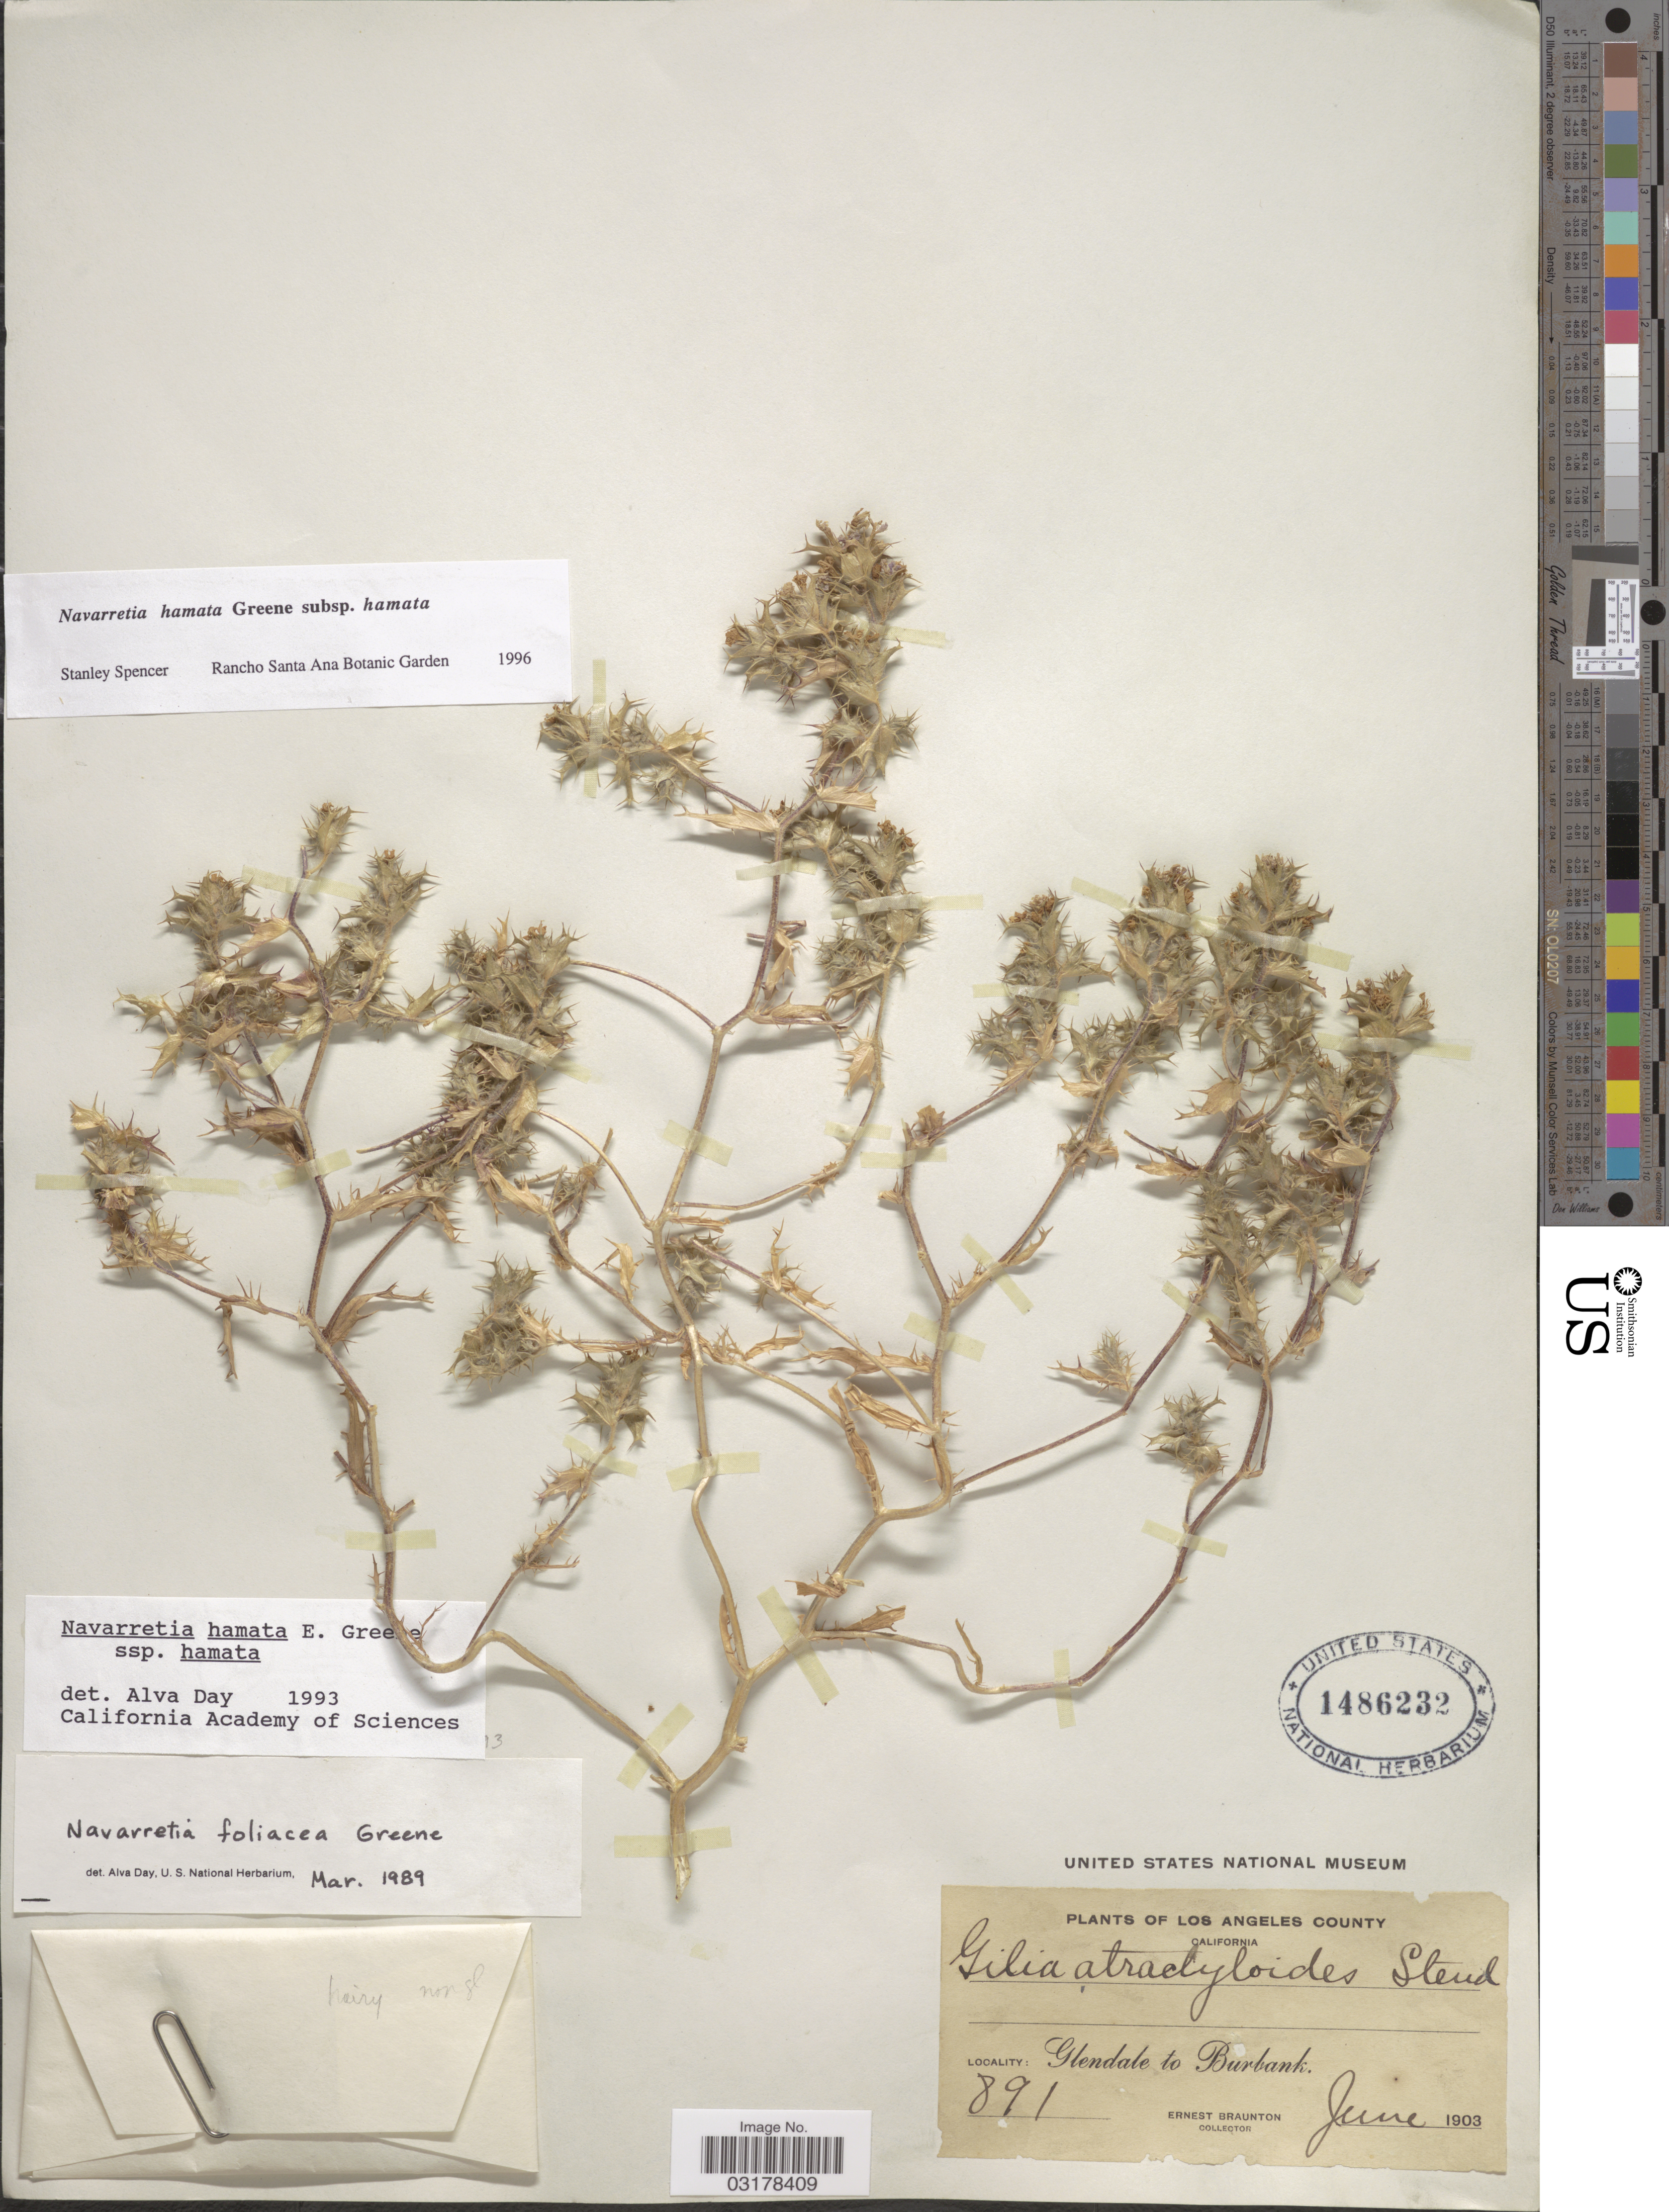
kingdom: Plantae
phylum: Tracheophyta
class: Magnoliopsida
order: Ericales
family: Polemoniaceae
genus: Navarretia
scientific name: Navarretia hamata var. hamata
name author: Greene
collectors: E. Braunton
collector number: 891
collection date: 1903-06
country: United States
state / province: California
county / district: Los Angeles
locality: Los Angeles County. Glendale to Burbank.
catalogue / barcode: US 1486232